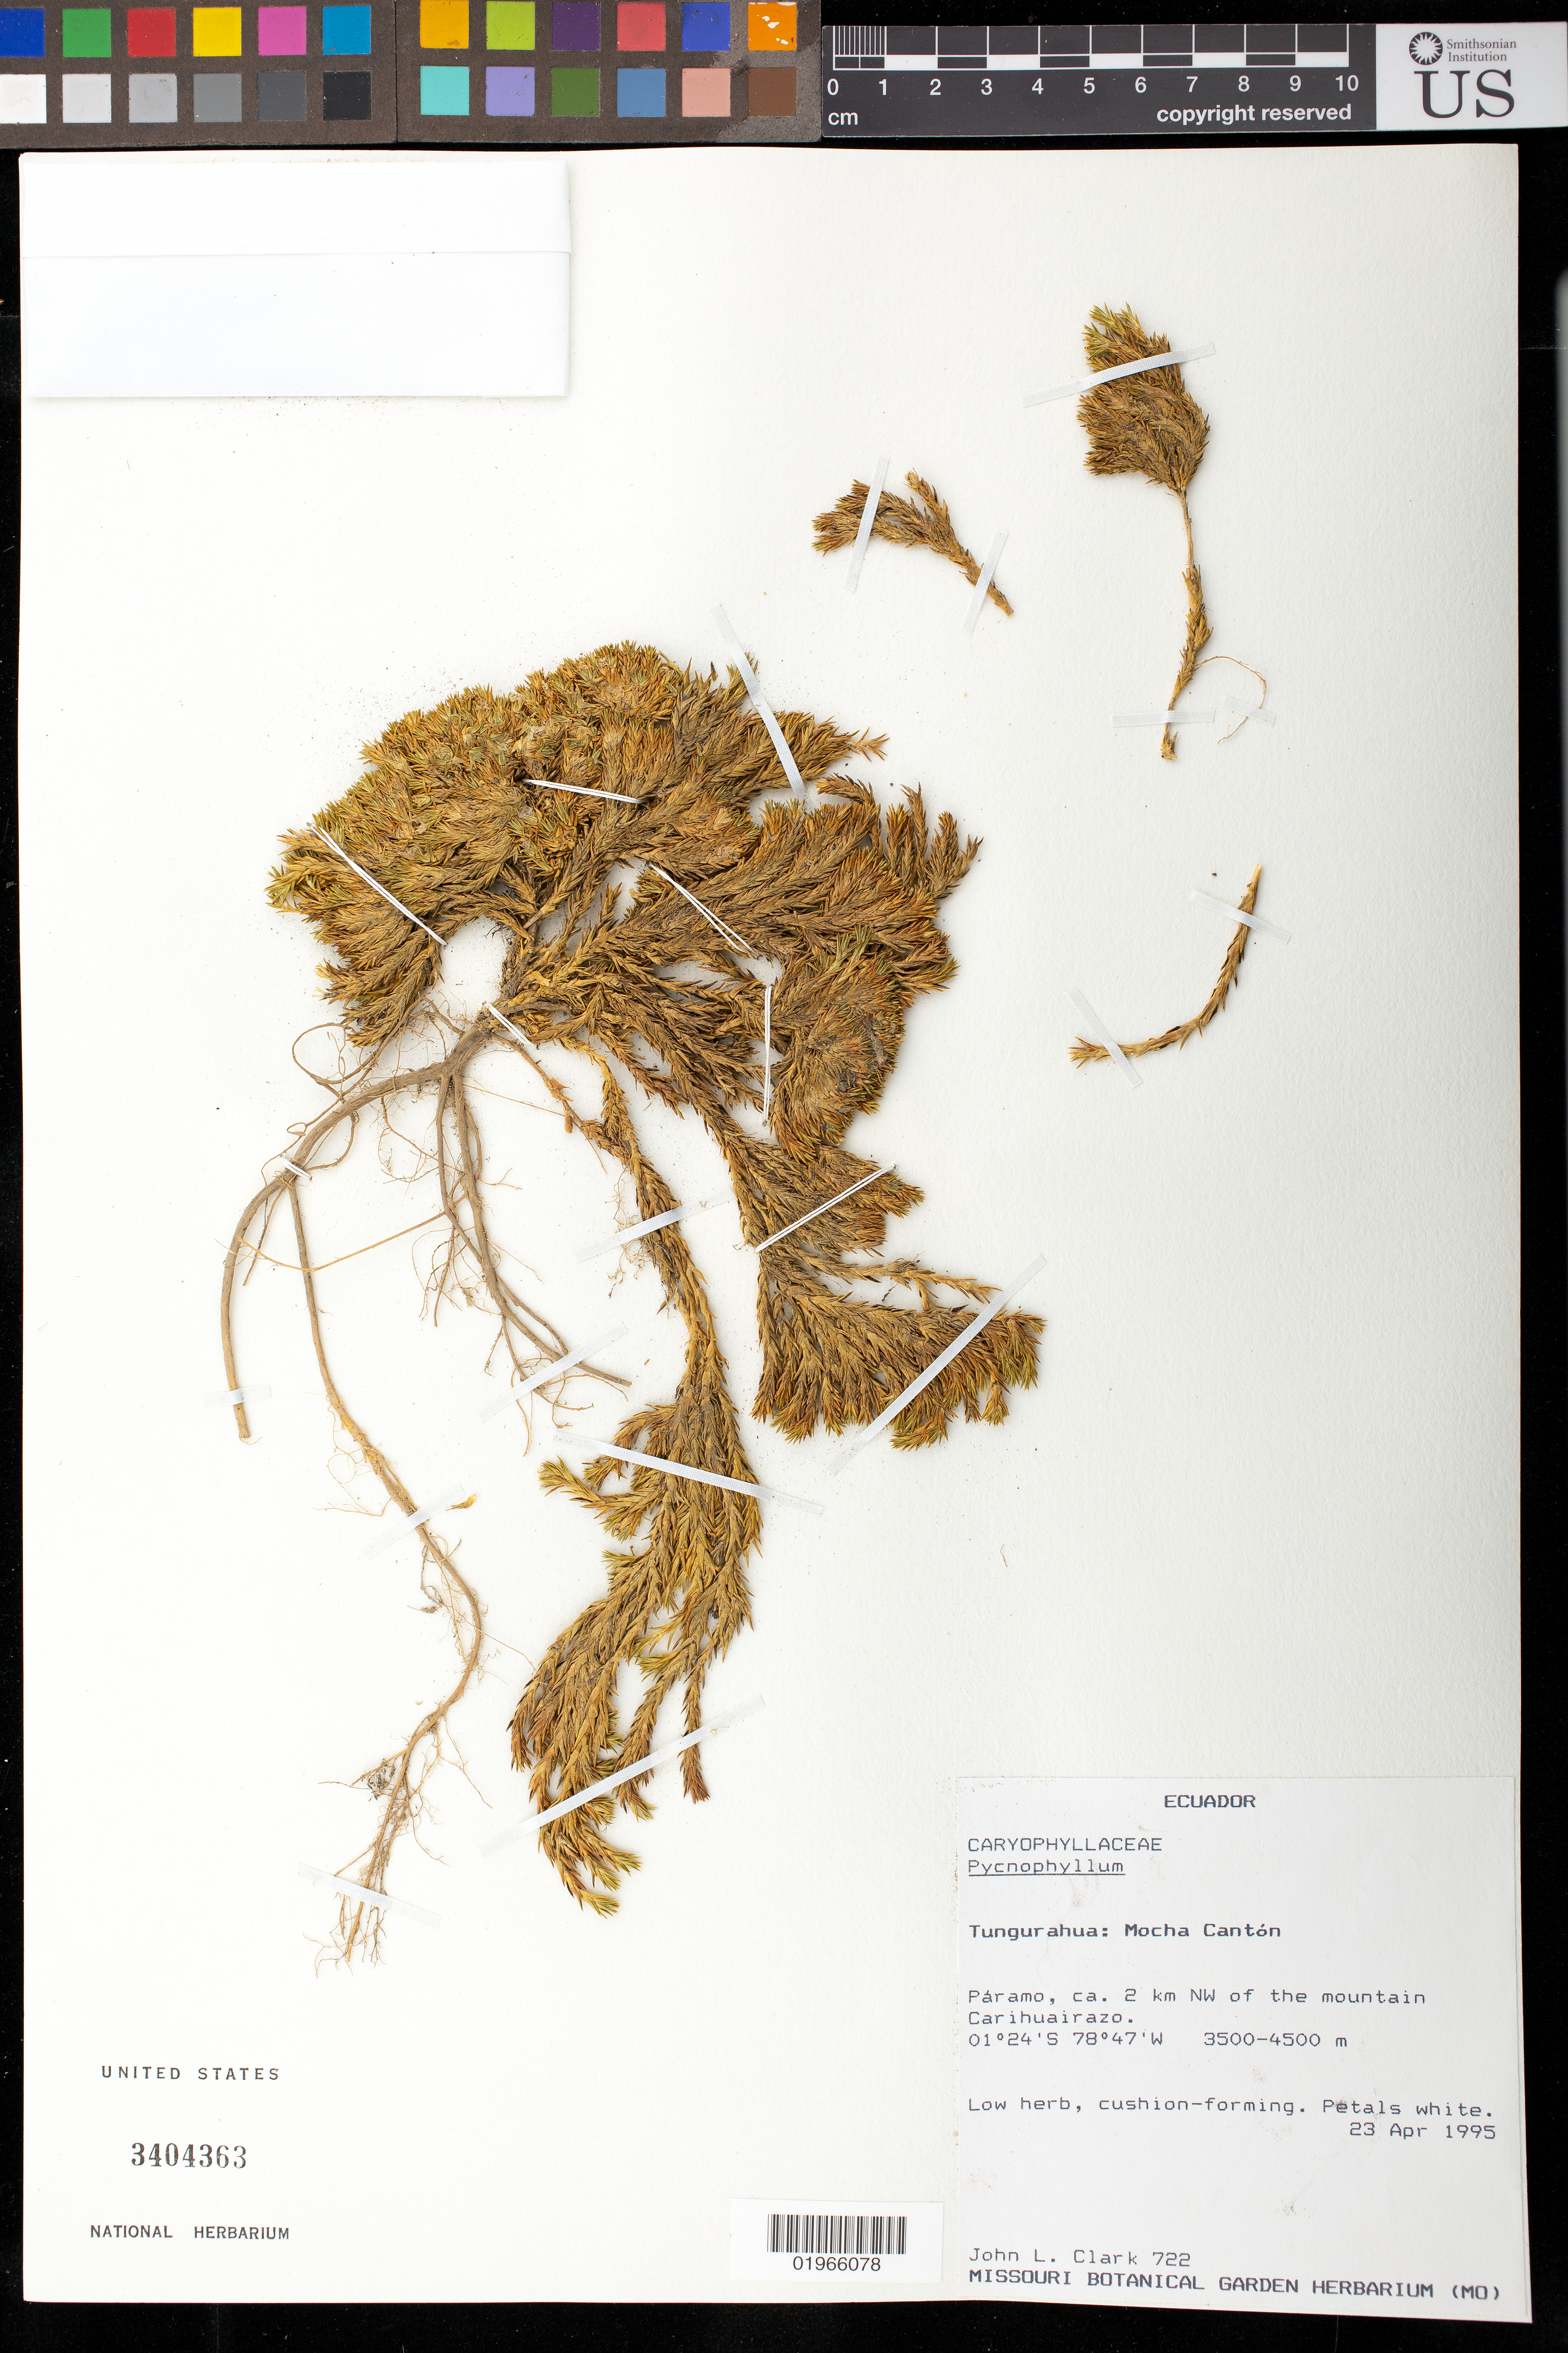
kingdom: Plantae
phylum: Tracheophyta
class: Magnoliopsida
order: Caryophyllales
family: Caryophyllaceae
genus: Pycnophyllum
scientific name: Pycnophyllum sp.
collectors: J. L. Clark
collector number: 722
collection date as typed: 23 Apr 1995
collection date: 1995-04-23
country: Ecuador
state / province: Tungurahua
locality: Mocha Canton. Paramo, ca 2 km NW of the Mt Carihuairazo.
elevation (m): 3500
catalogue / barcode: US 3404363